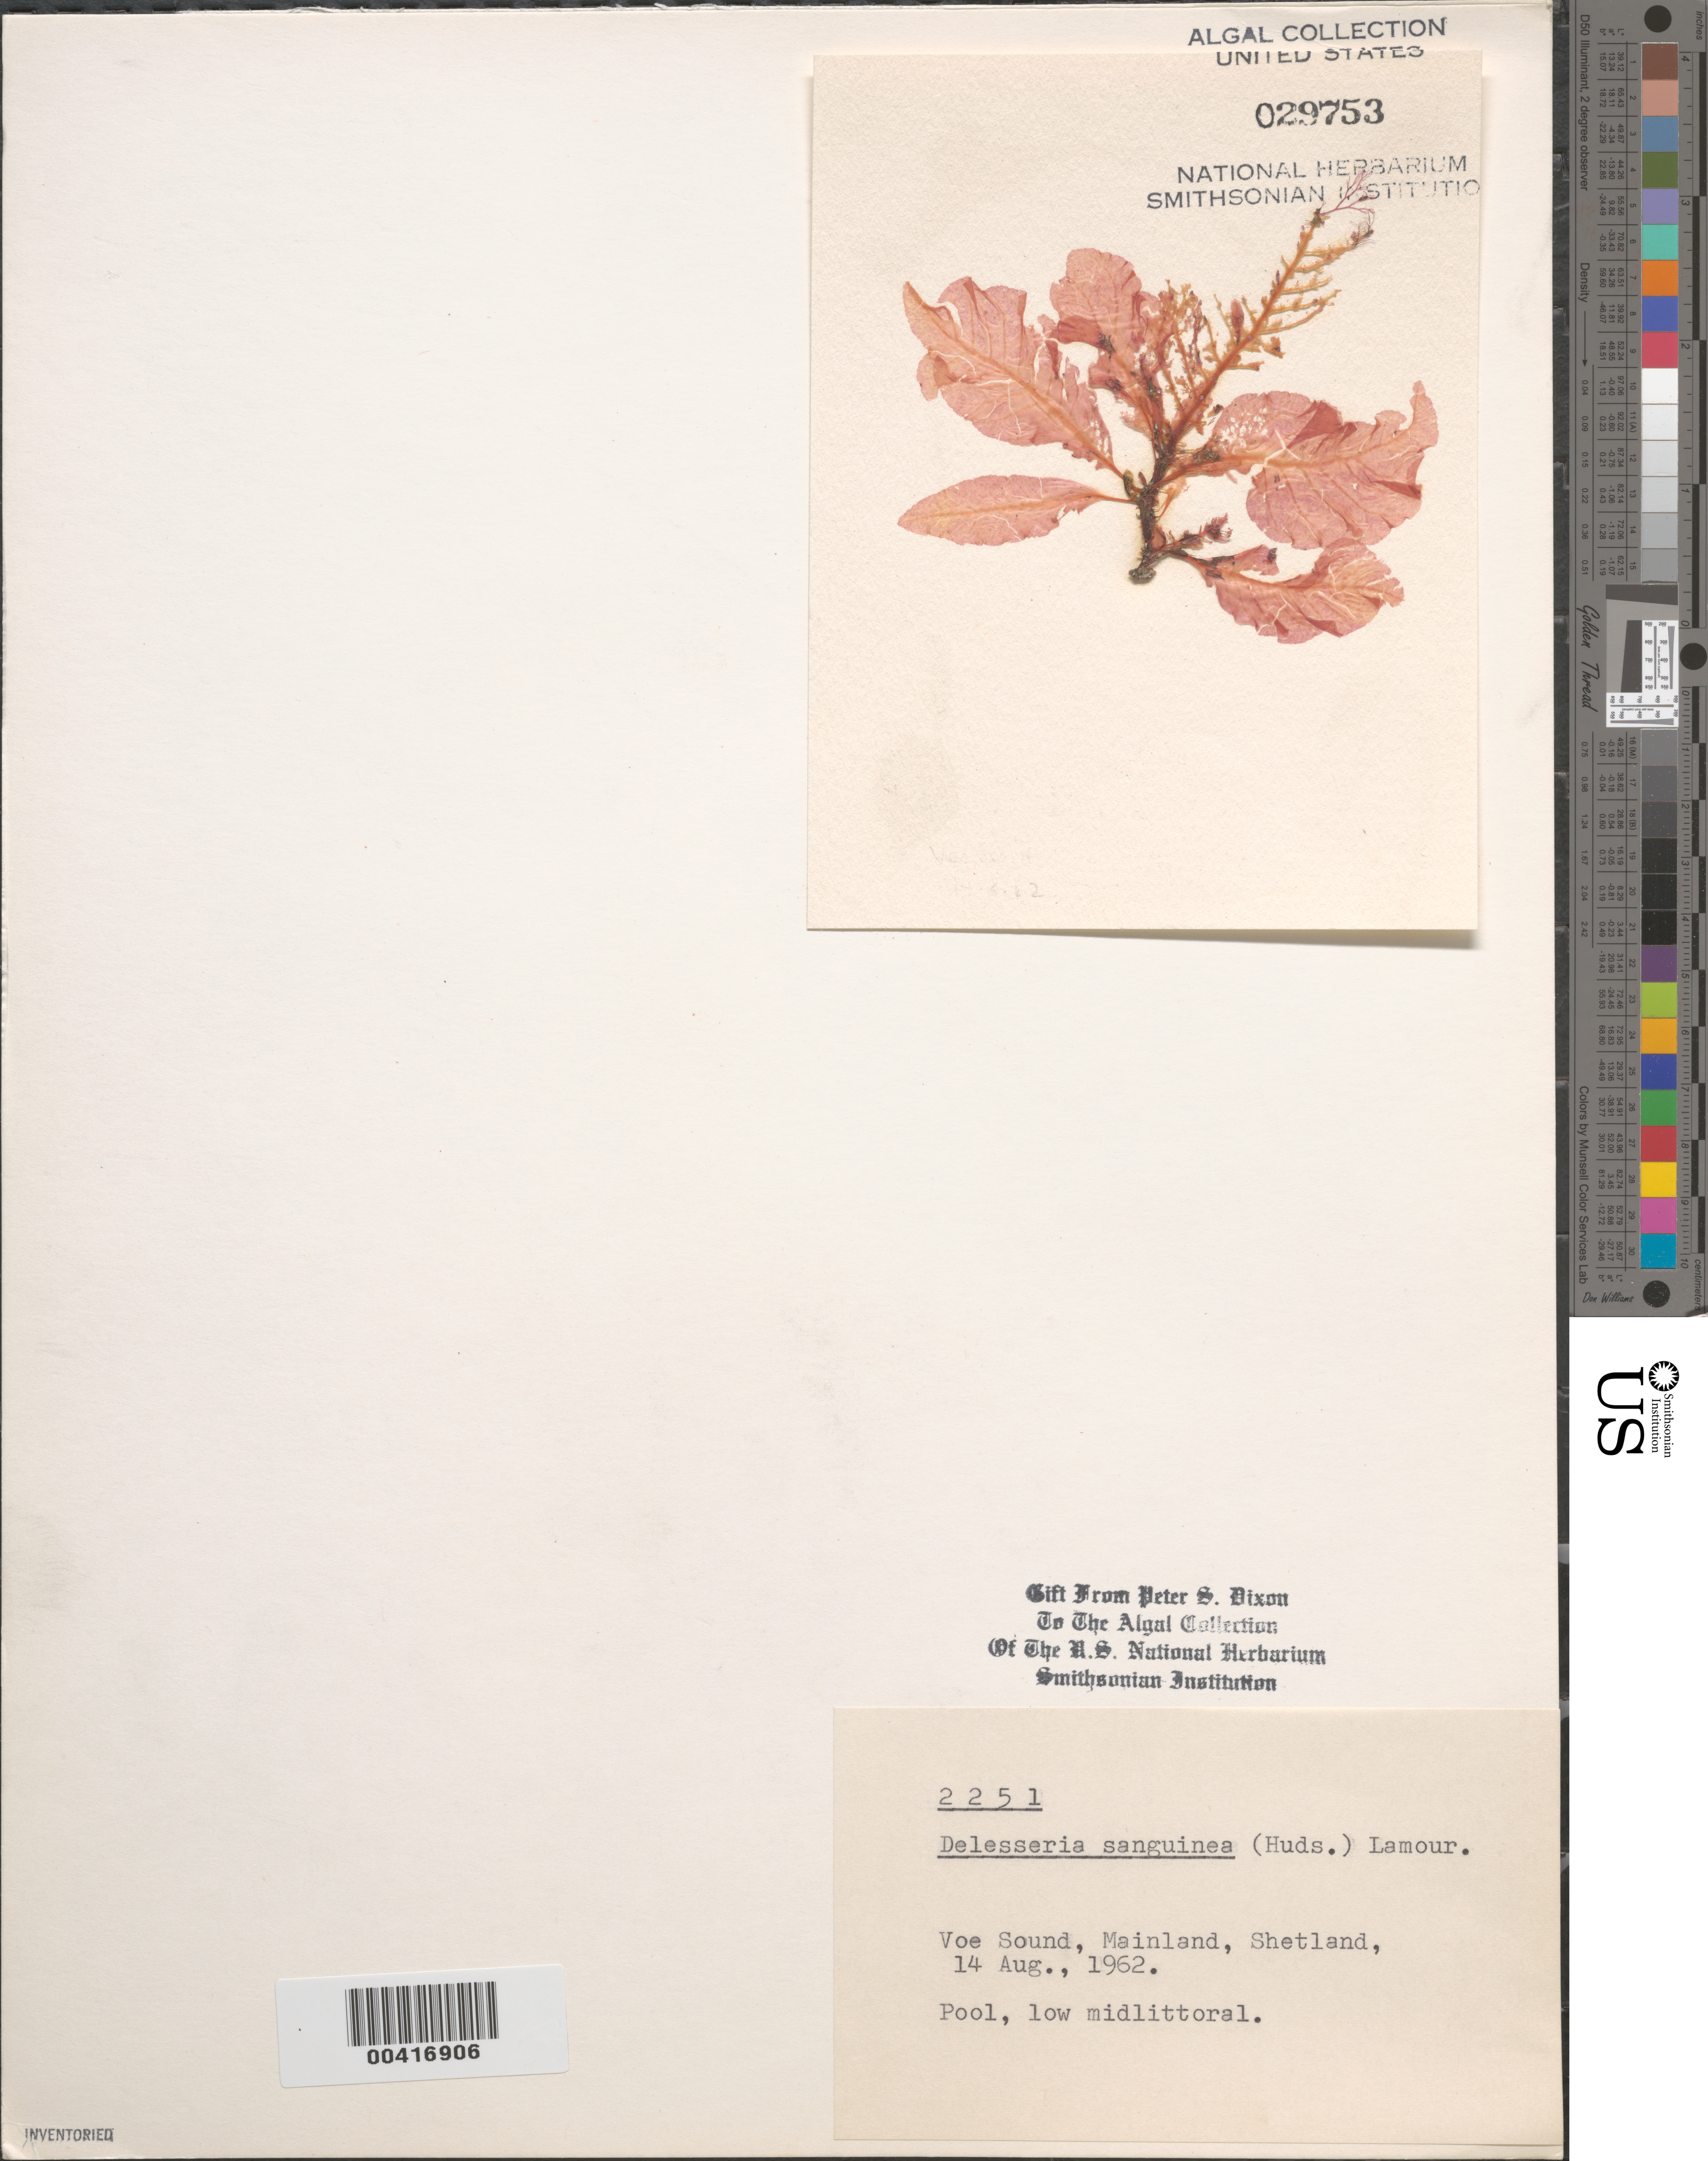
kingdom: Plantae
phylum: Rhodophyta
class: Florideophyceae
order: Ceramiales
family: Delesseriaceae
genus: Delesseria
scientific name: Delesseria sanguinea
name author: (Huds.) J.V.Lamouroux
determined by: Dixon, P. S.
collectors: P. S. Dixon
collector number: PSD 2251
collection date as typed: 14 Aug 1962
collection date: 1962-08-14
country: United Kingdom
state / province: Scotland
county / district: Shetland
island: Mainland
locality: Voe Sound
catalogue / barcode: US 29753